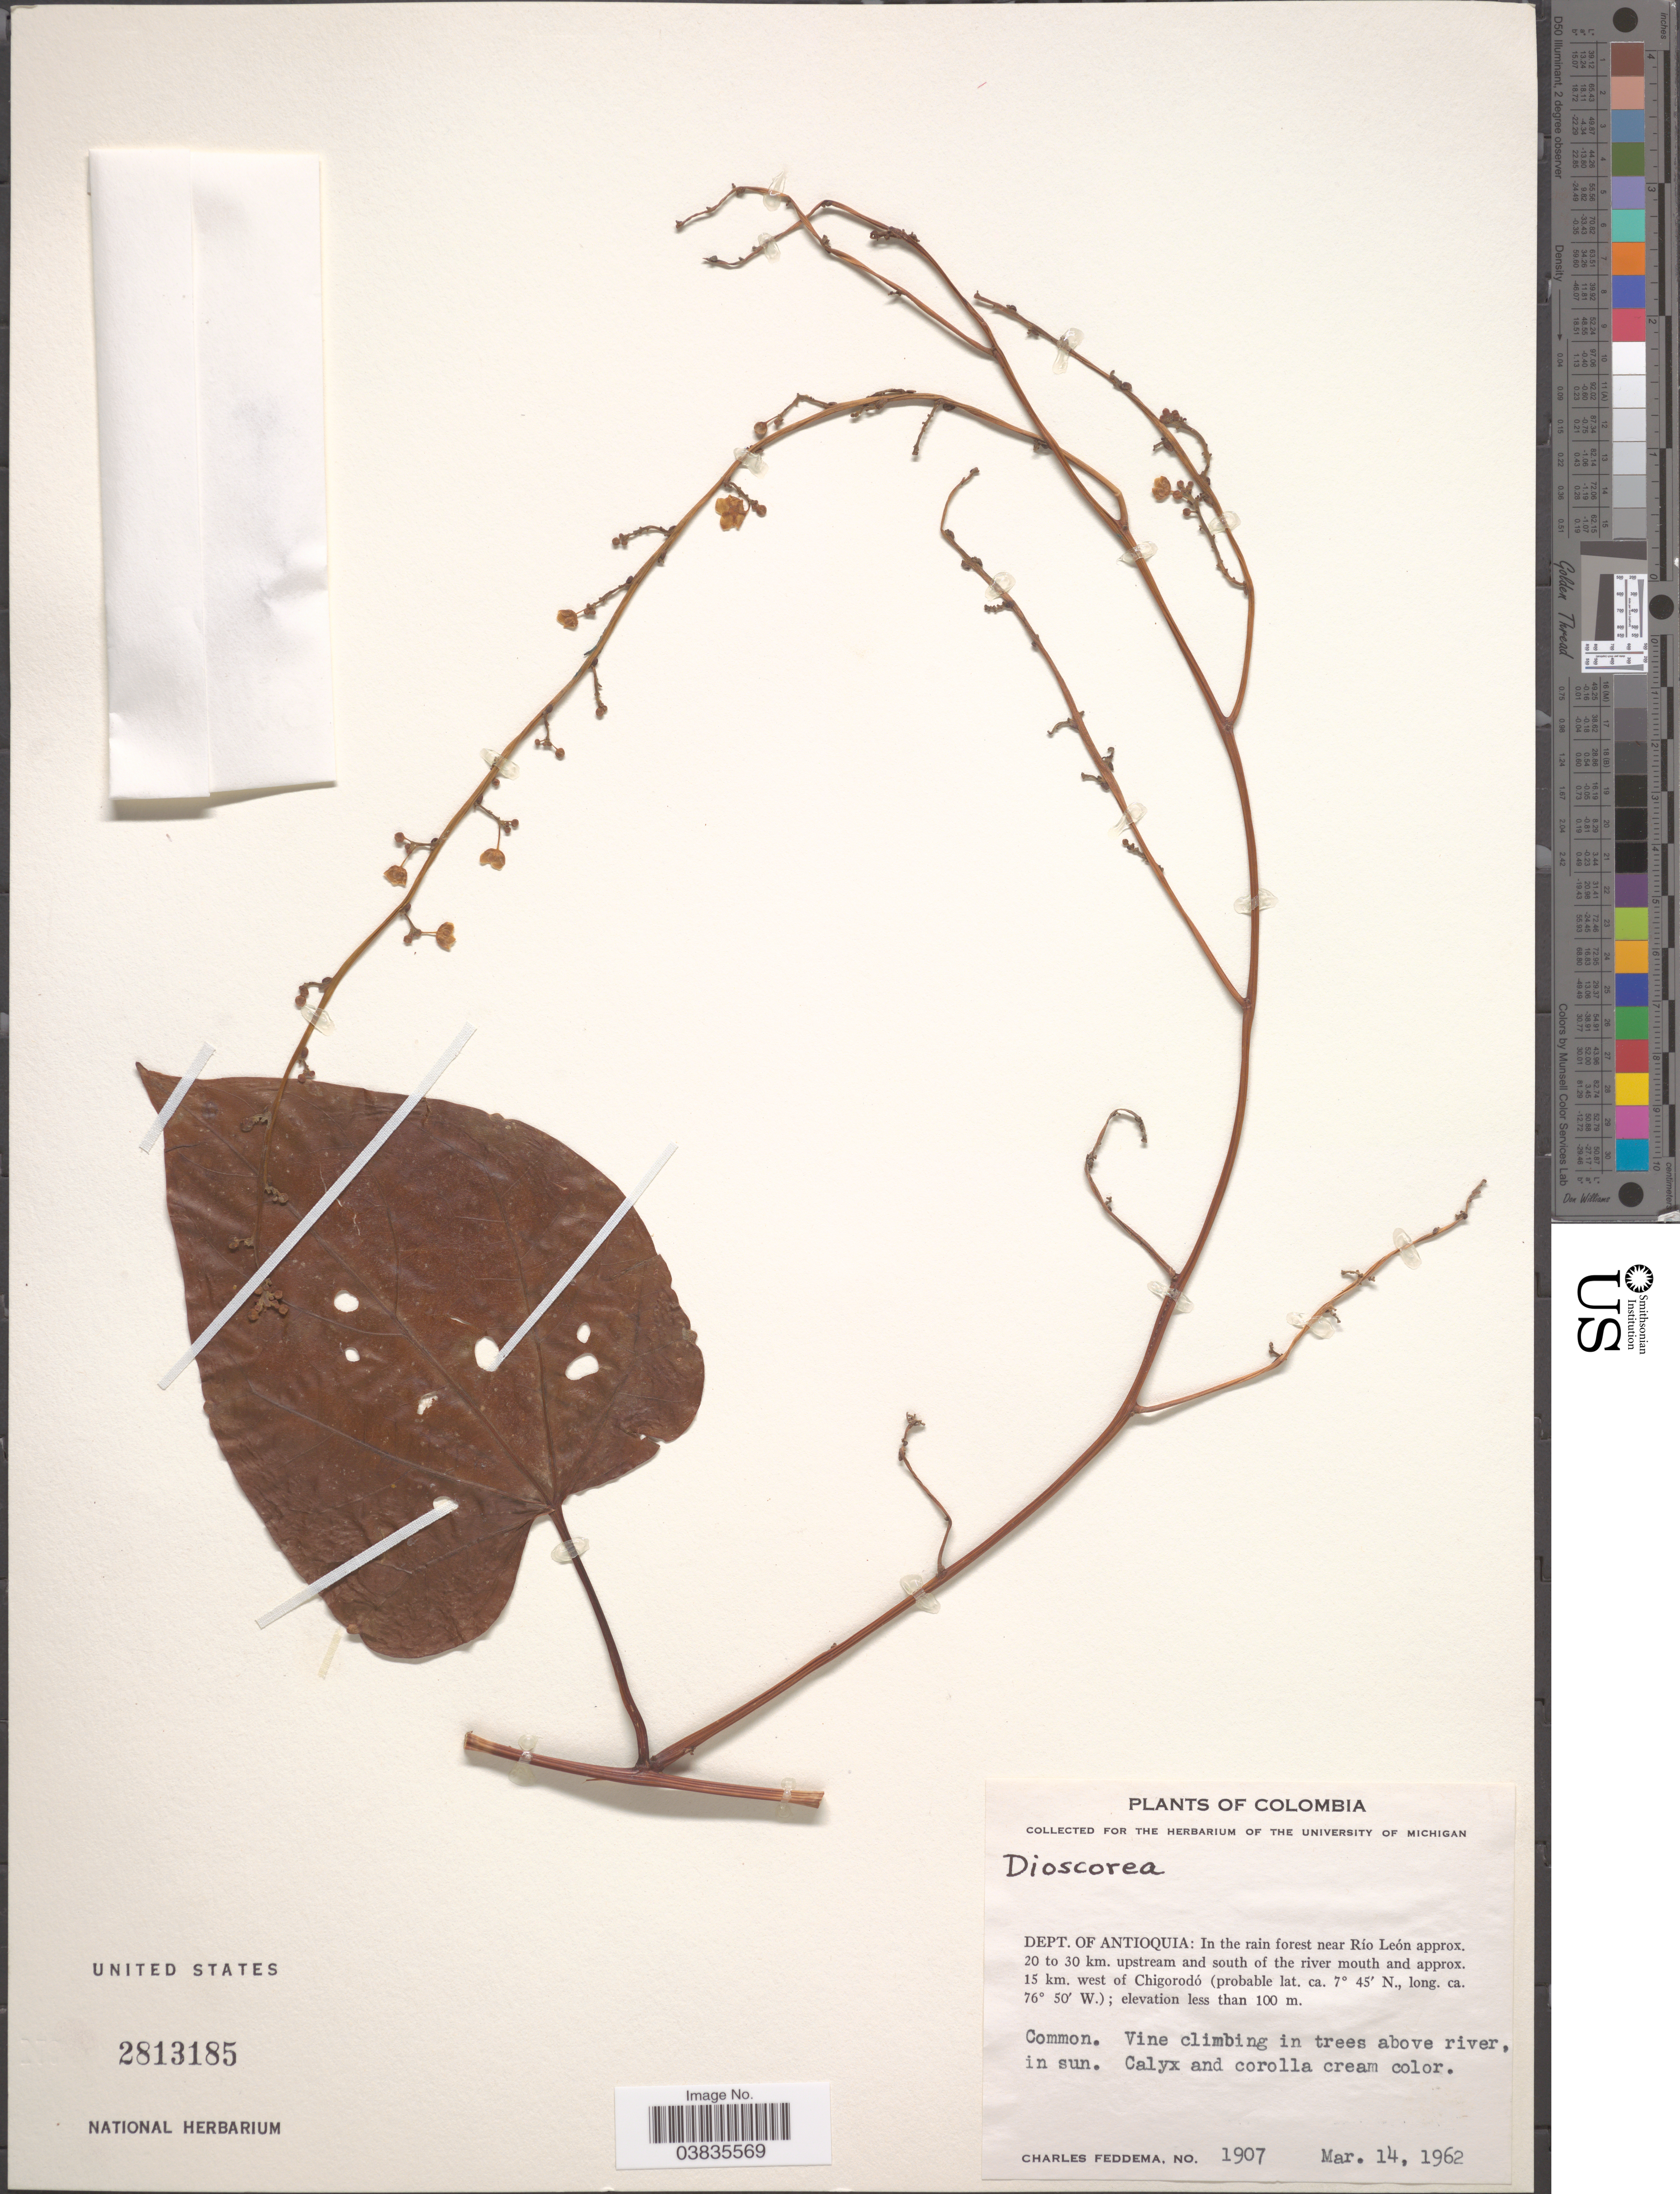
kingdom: Plantae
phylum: Tracheophyta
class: Liliopsida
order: Dioscoreales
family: Dioscoreaceae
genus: Dioscorea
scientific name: Dioscorea sp.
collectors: C. Feddema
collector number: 1907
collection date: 1962-03-14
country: Colombia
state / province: Antioquia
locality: Dept. of Antioquia: In the rain forest near Río León approx. 20 to 30 km. upstream and south of the river mouth and approx. 15 km. west of Chigorodó.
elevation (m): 100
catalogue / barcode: US 2813185